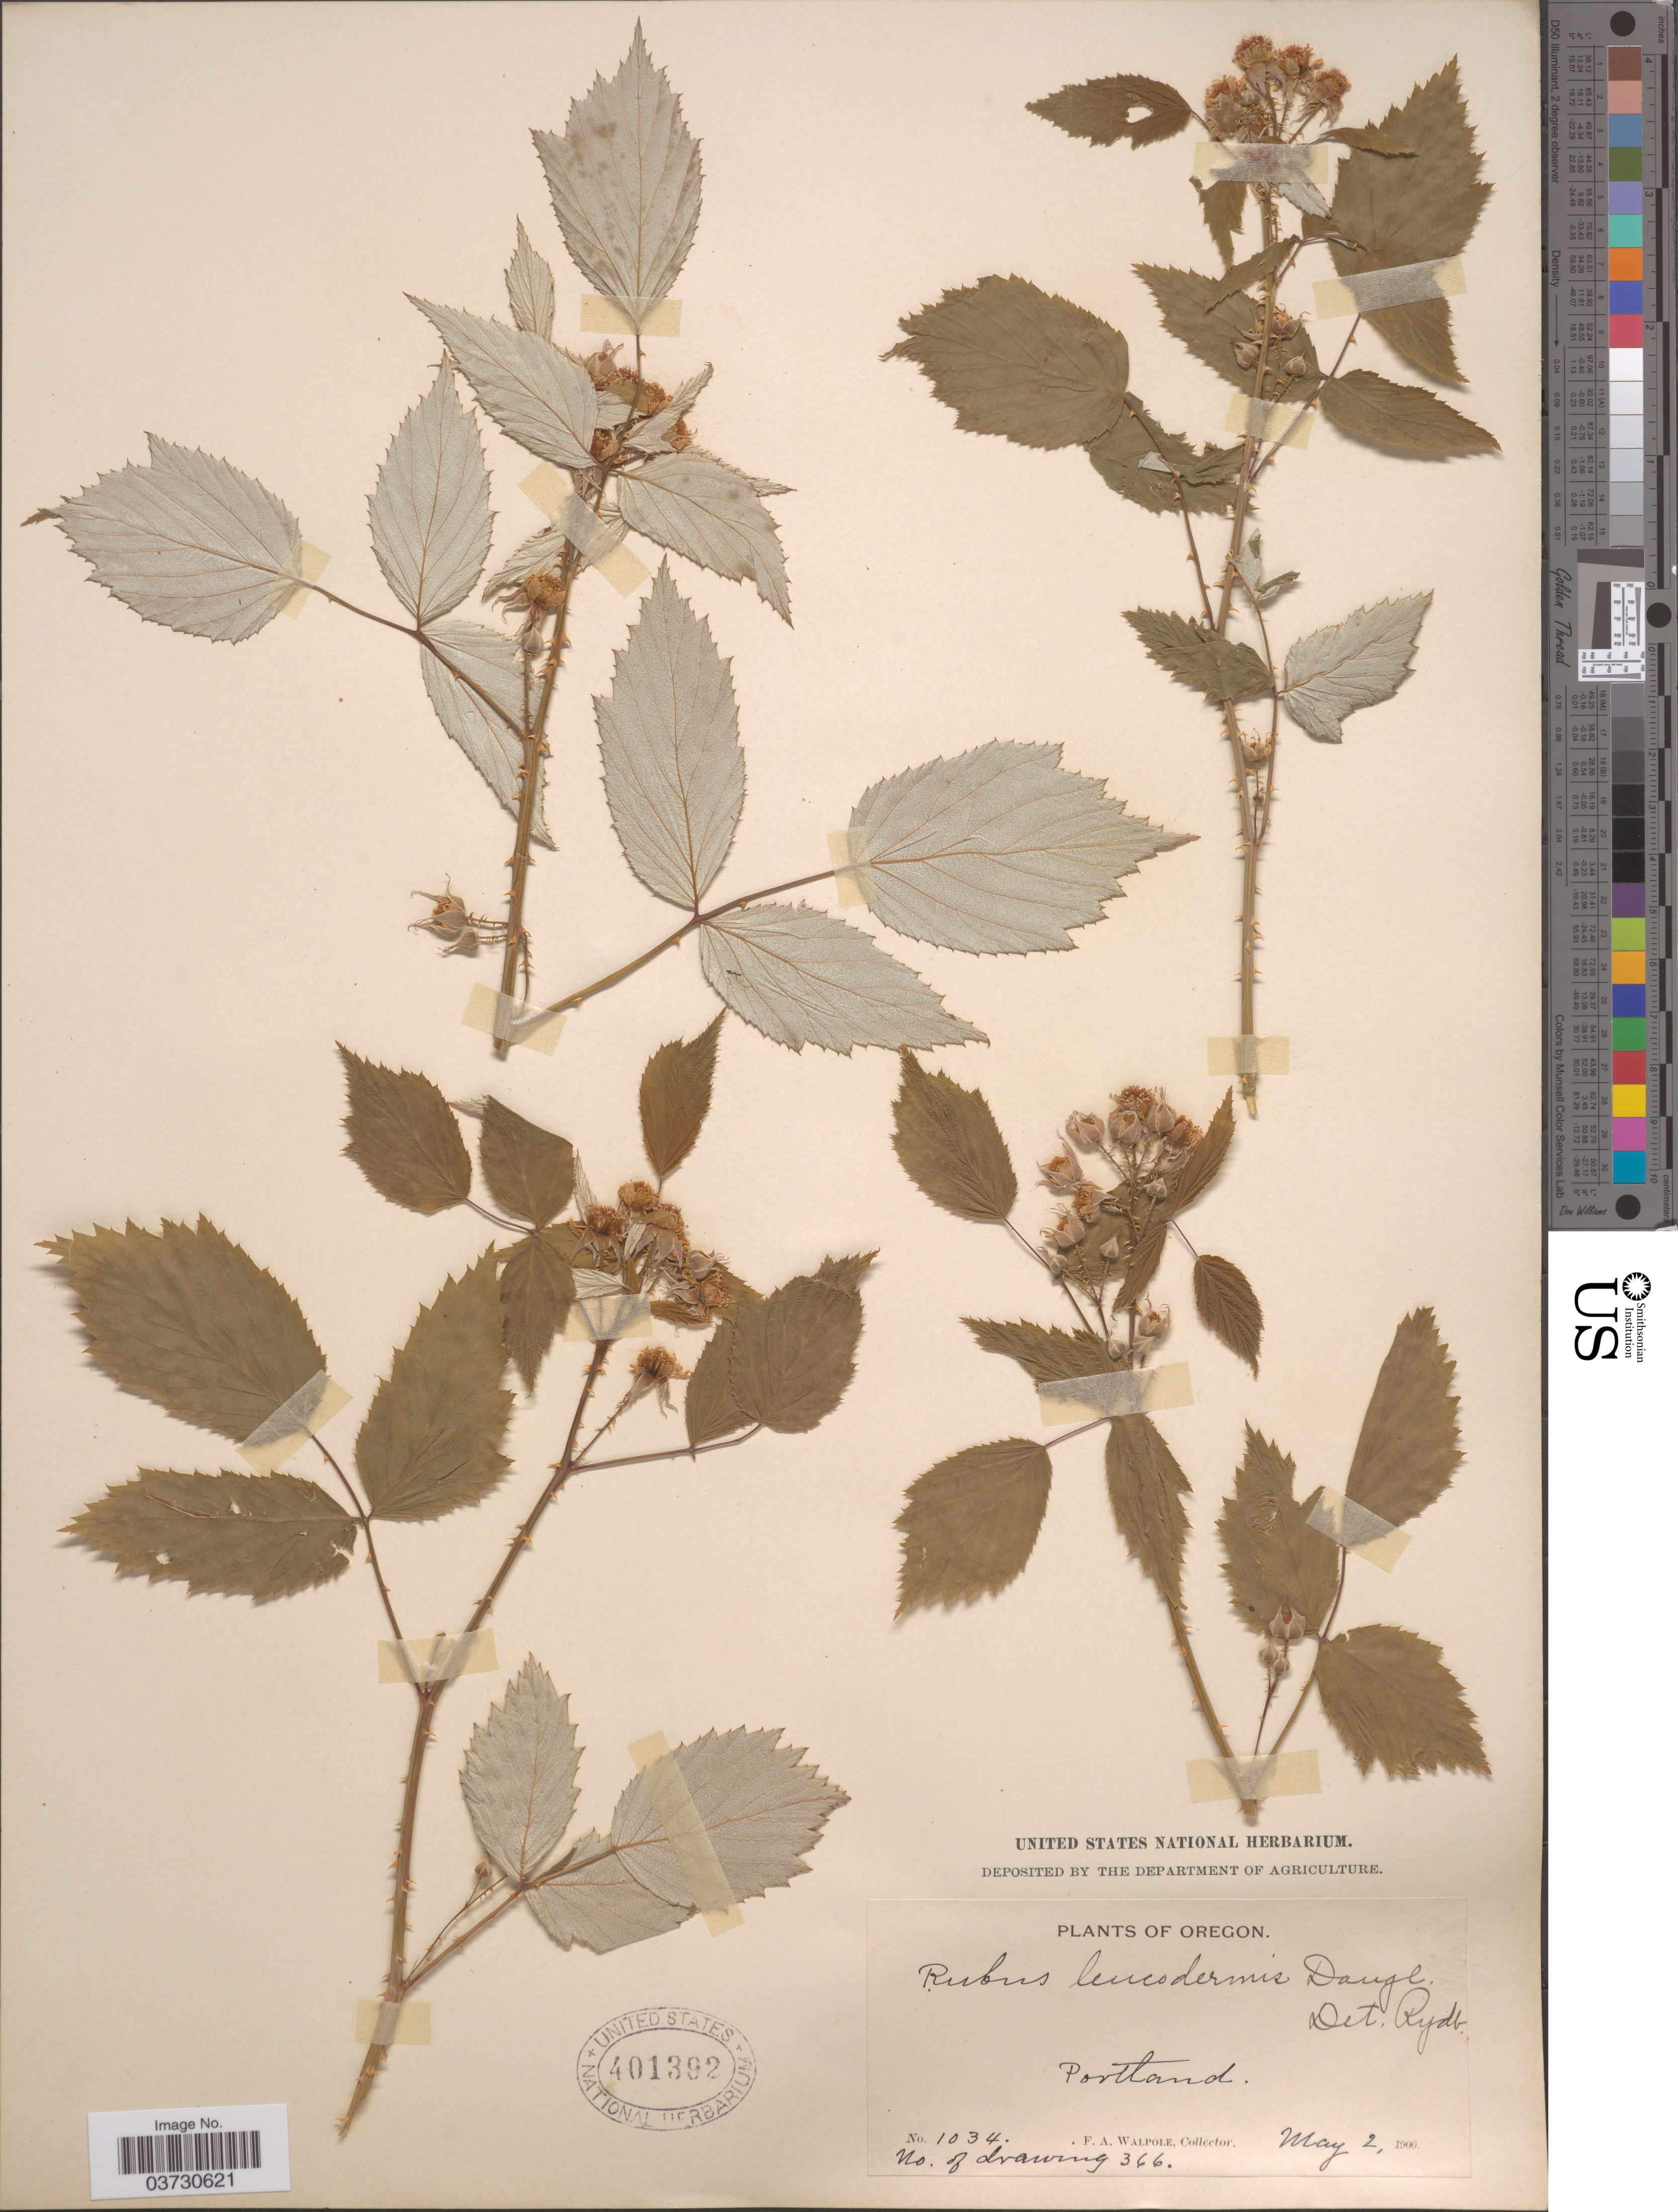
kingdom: Plantae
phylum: Tracheophyta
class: Magnoliopsida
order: Rosales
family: Rosaceae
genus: Rubus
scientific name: Rubus leucodermis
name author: Douglas ex Torr. & A. Gray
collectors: F. Walpole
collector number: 1034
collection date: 1900-05-02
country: United States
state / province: Oregon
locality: Portland.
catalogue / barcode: US 401392